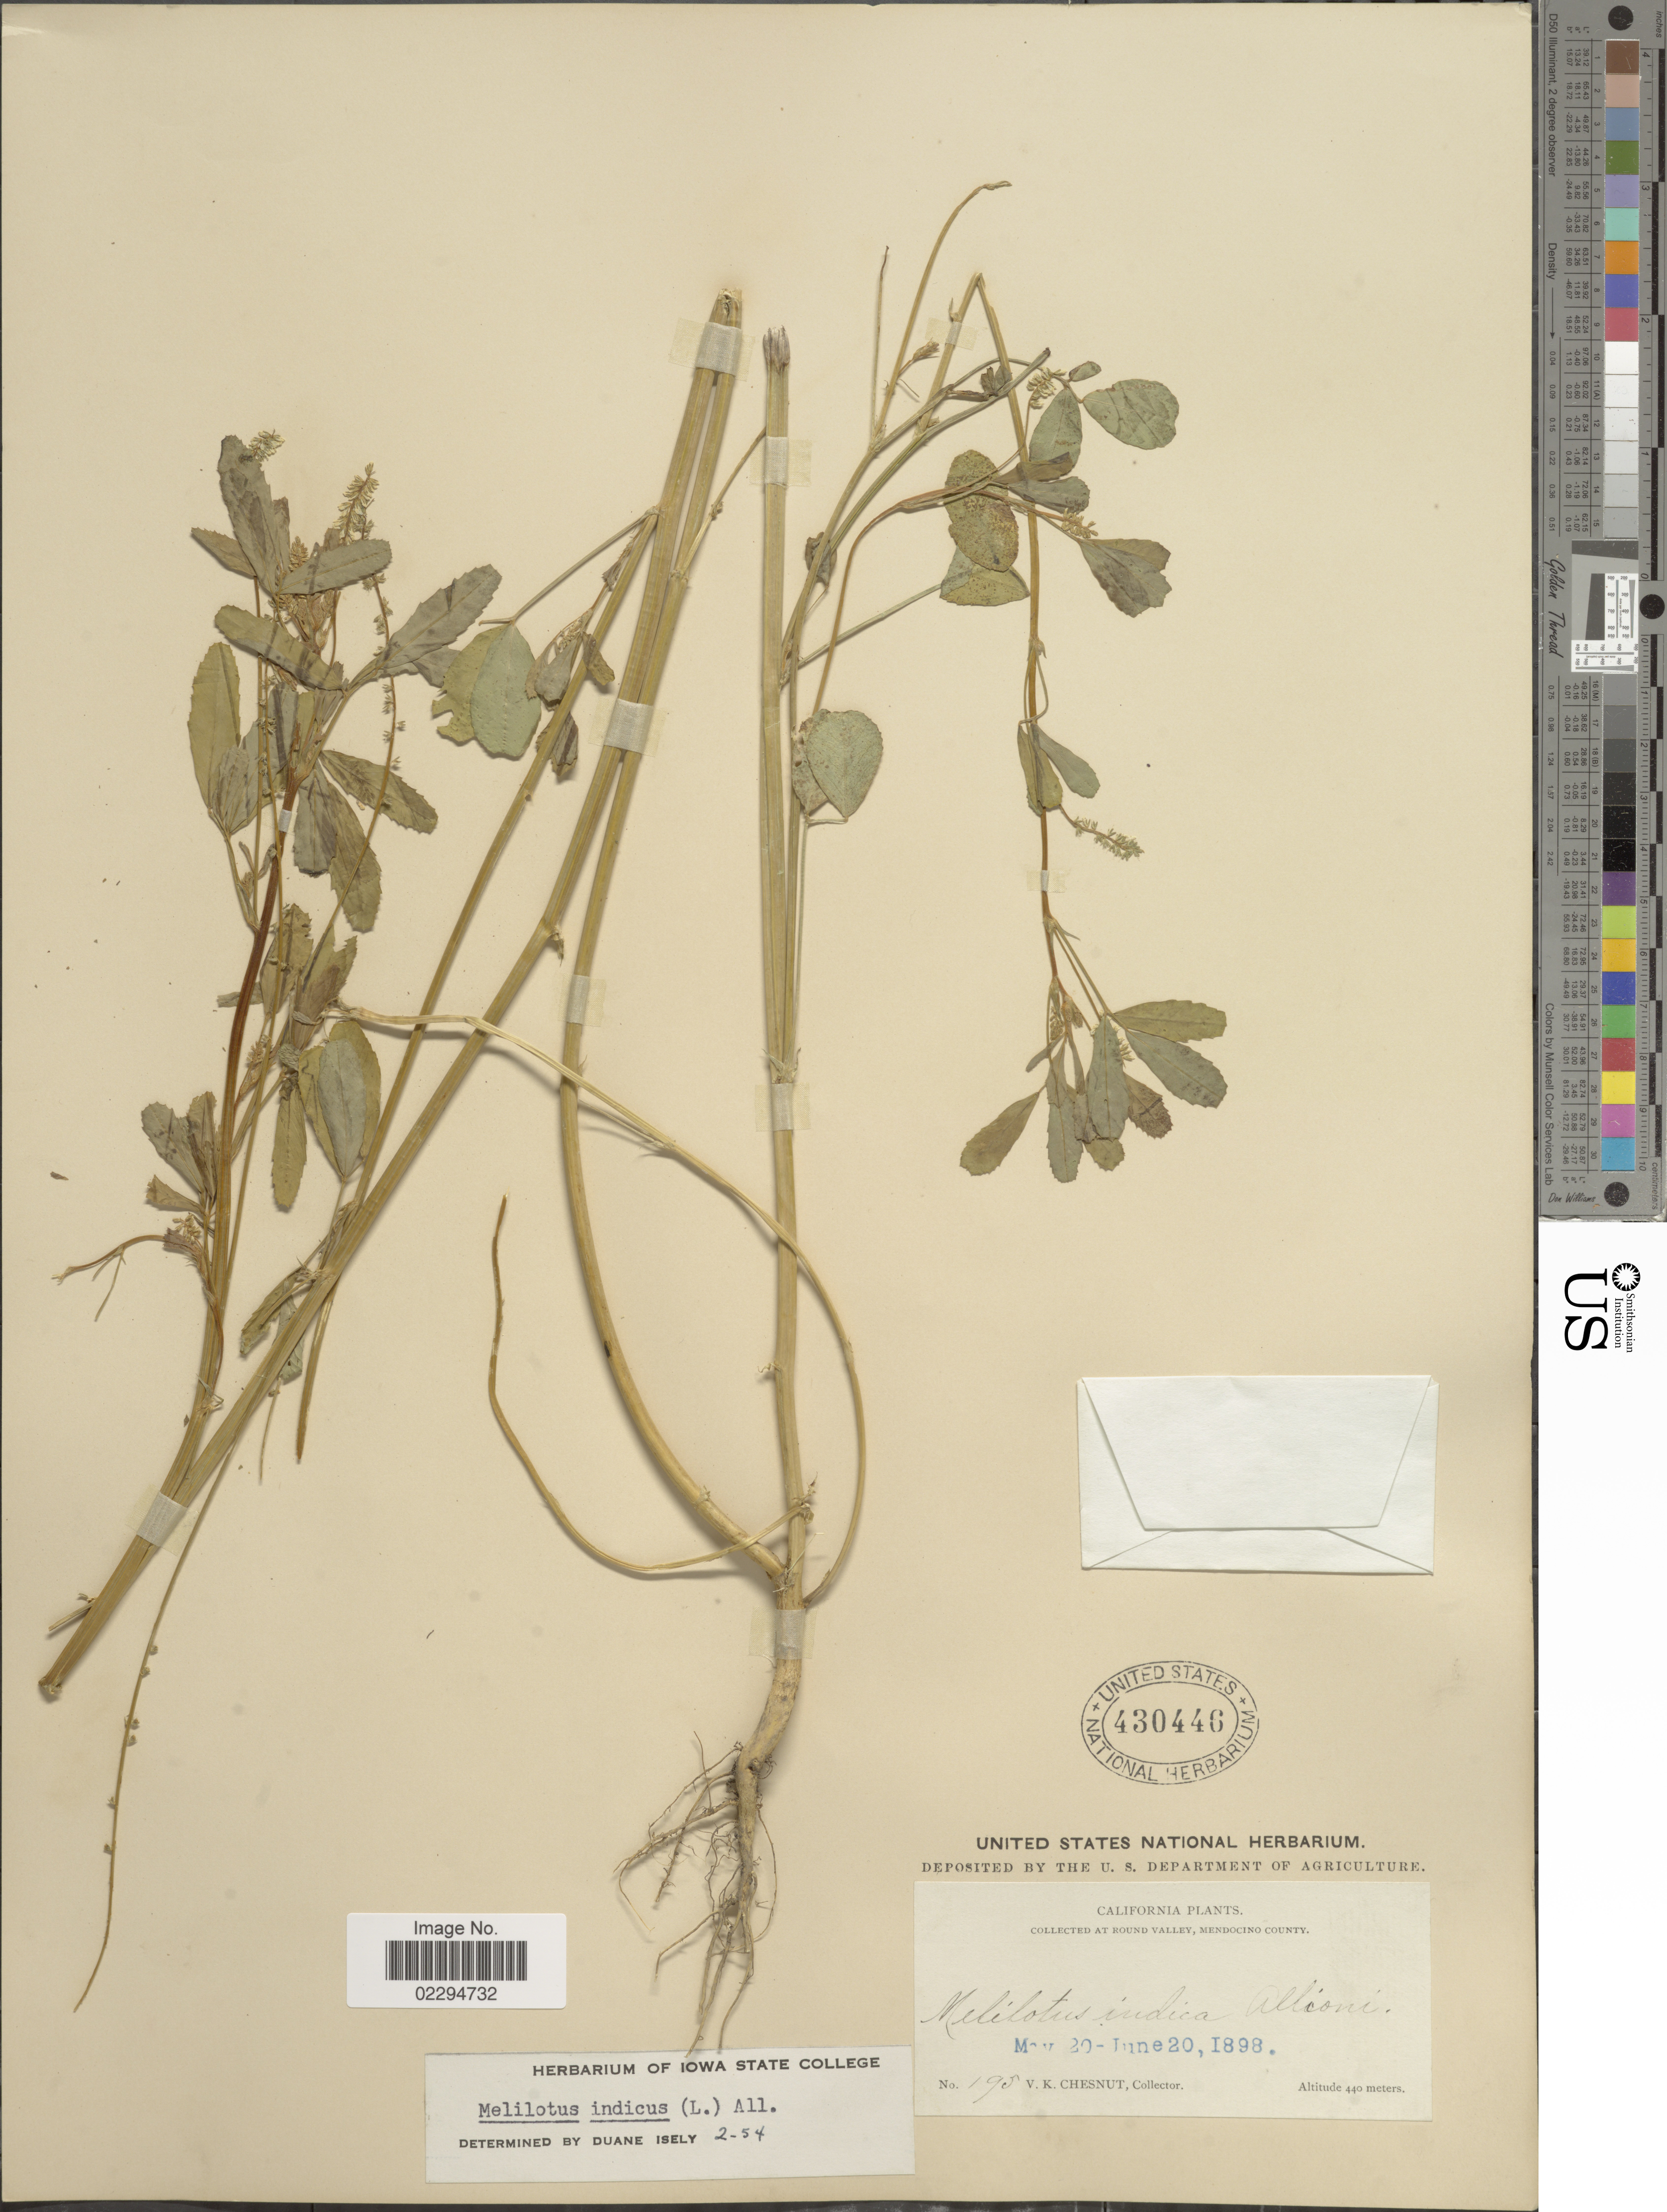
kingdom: Plantae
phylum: Tracheophyta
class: Magnoliopsida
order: Fabales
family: Fabaceae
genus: Melilotus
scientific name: Melilotus indicus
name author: (L.) All.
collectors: V. Chesnut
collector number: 195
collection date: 1898-05-20/1898-06-20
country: United States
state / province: California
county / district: Mendocino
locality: Round Valley, Mendocino County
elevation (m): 440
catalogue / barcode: US 430446